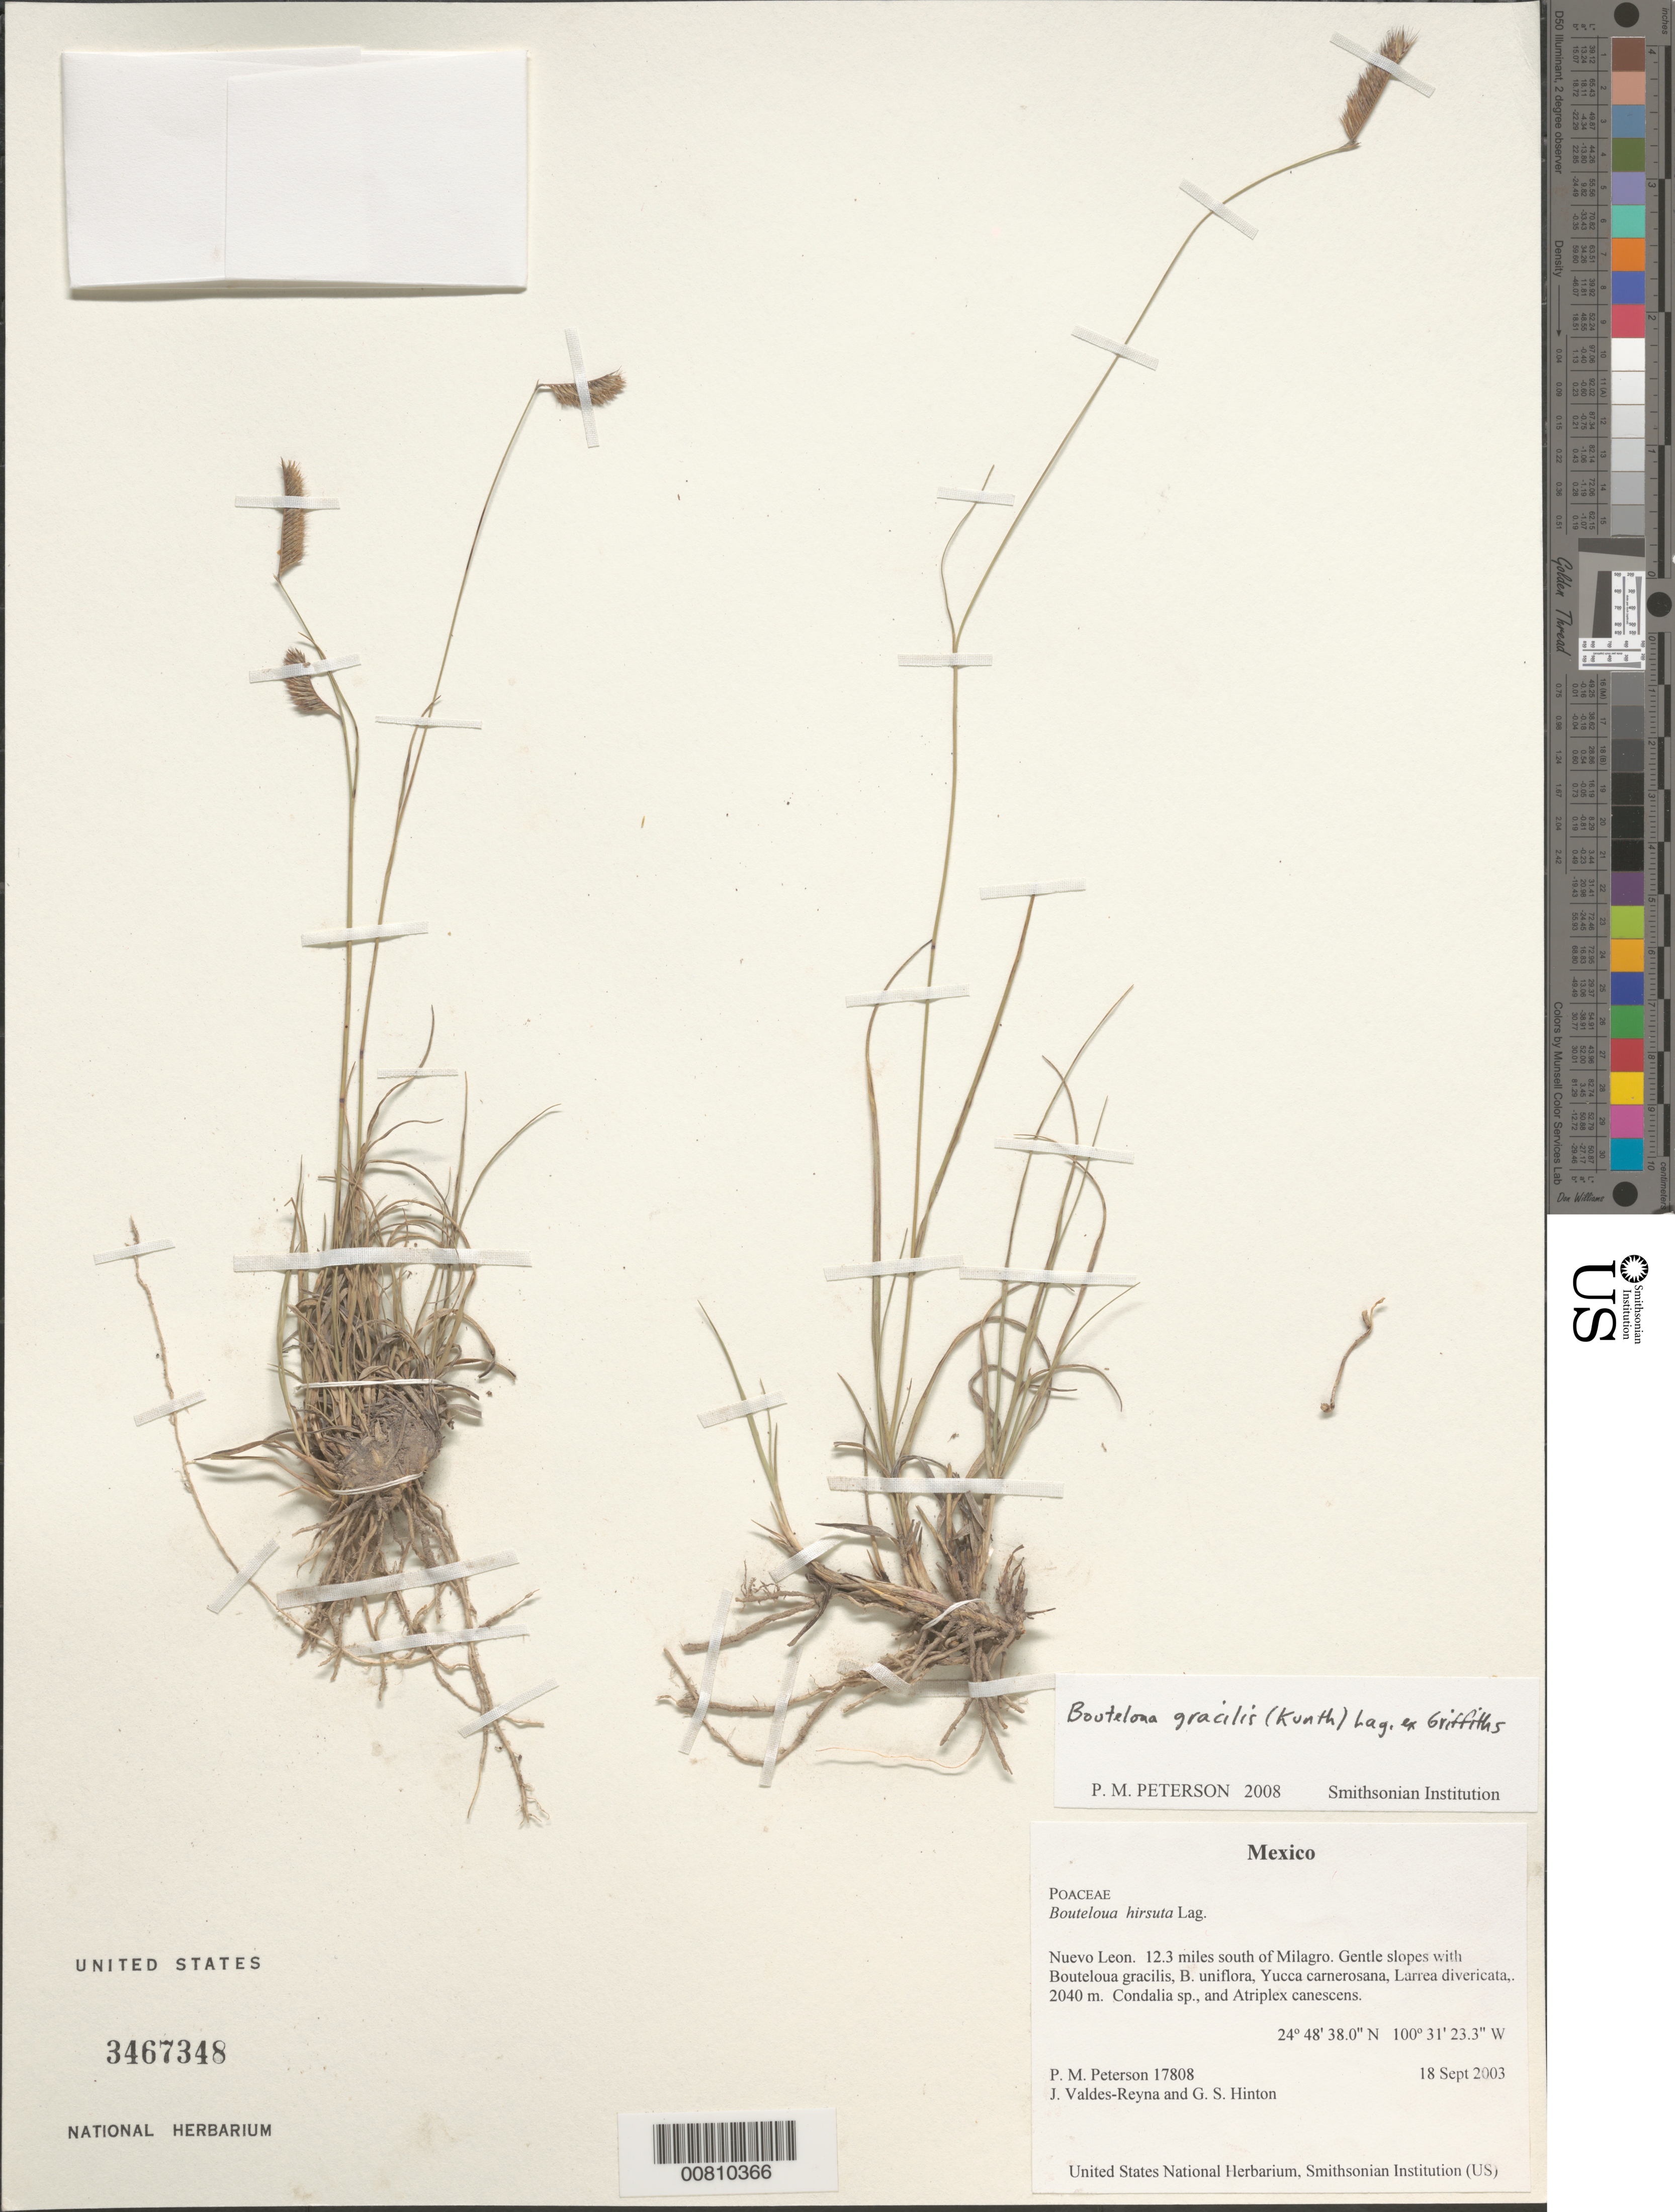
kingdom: Plantae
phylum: Tracheophyta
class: Liliopsida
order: Poales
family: Poaceae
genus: Bouteloua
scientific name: Bouteloua gracilis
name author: (Kunth) Lag. ex Griffiths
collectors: P. M. Peterson, J. Valdés-Reyna & H. Hinton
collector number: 17808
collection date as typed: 18 Sep 2003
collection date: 2003-09-18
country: Mexico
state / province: Nuevo León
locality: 12.3 miles south of Milagro. Gentle slopes with Bouteloua gracilis, B. uniflora, Yucca carnerosana, Larrea divericata,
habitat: Condalia sp., and Atriplex canescens.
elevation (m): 2040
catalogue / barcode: US 3467348